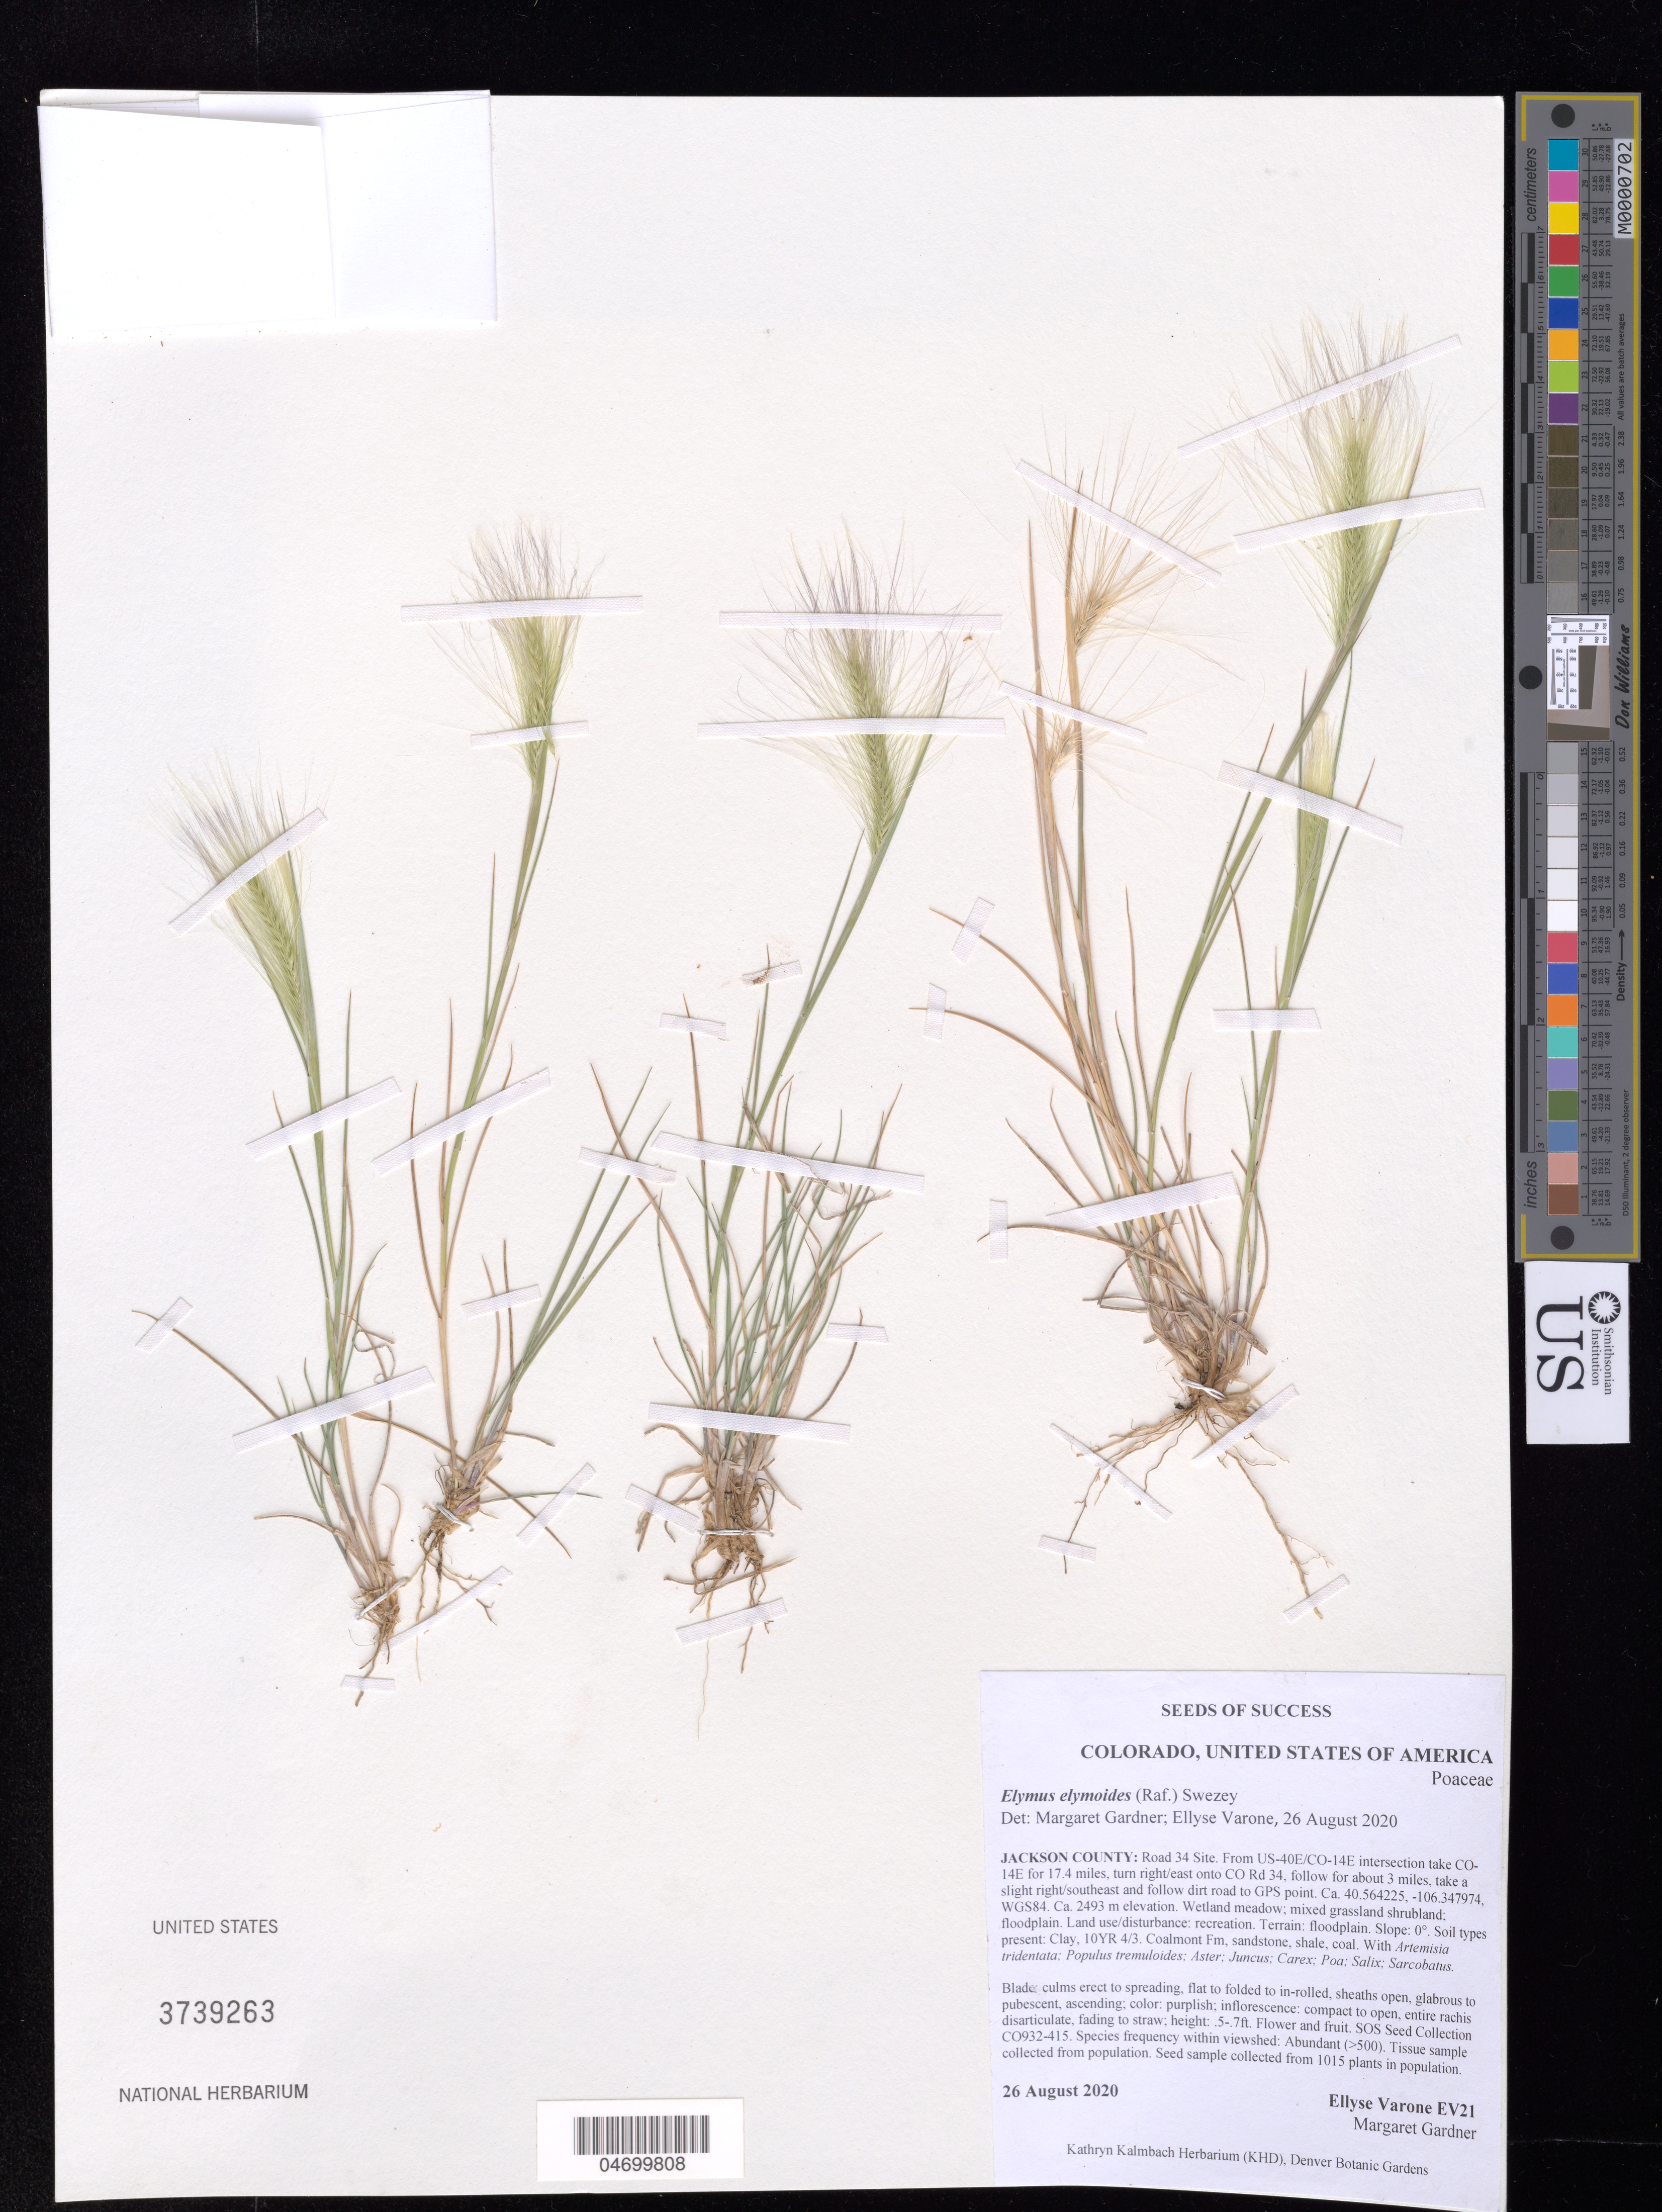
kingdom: Plantae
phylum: Tracheophyta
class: Liliopsida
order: Poales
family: Poaceae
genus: Elymus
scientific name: Elymus elymoides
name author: (Raf.) Swezey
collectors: E. Varone & M. Gardner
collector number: EV21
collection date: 2020-08-26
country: United States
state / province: Colorado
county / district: Jackson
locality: Road 34 Site.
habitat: Wetland meadow, mixed grassland shrubland, floodplain.Clay soil. With Artemisia tridentata, Aster, Juncus, Carex, Poa, etc.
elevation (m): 2493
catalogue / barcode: US 3739263